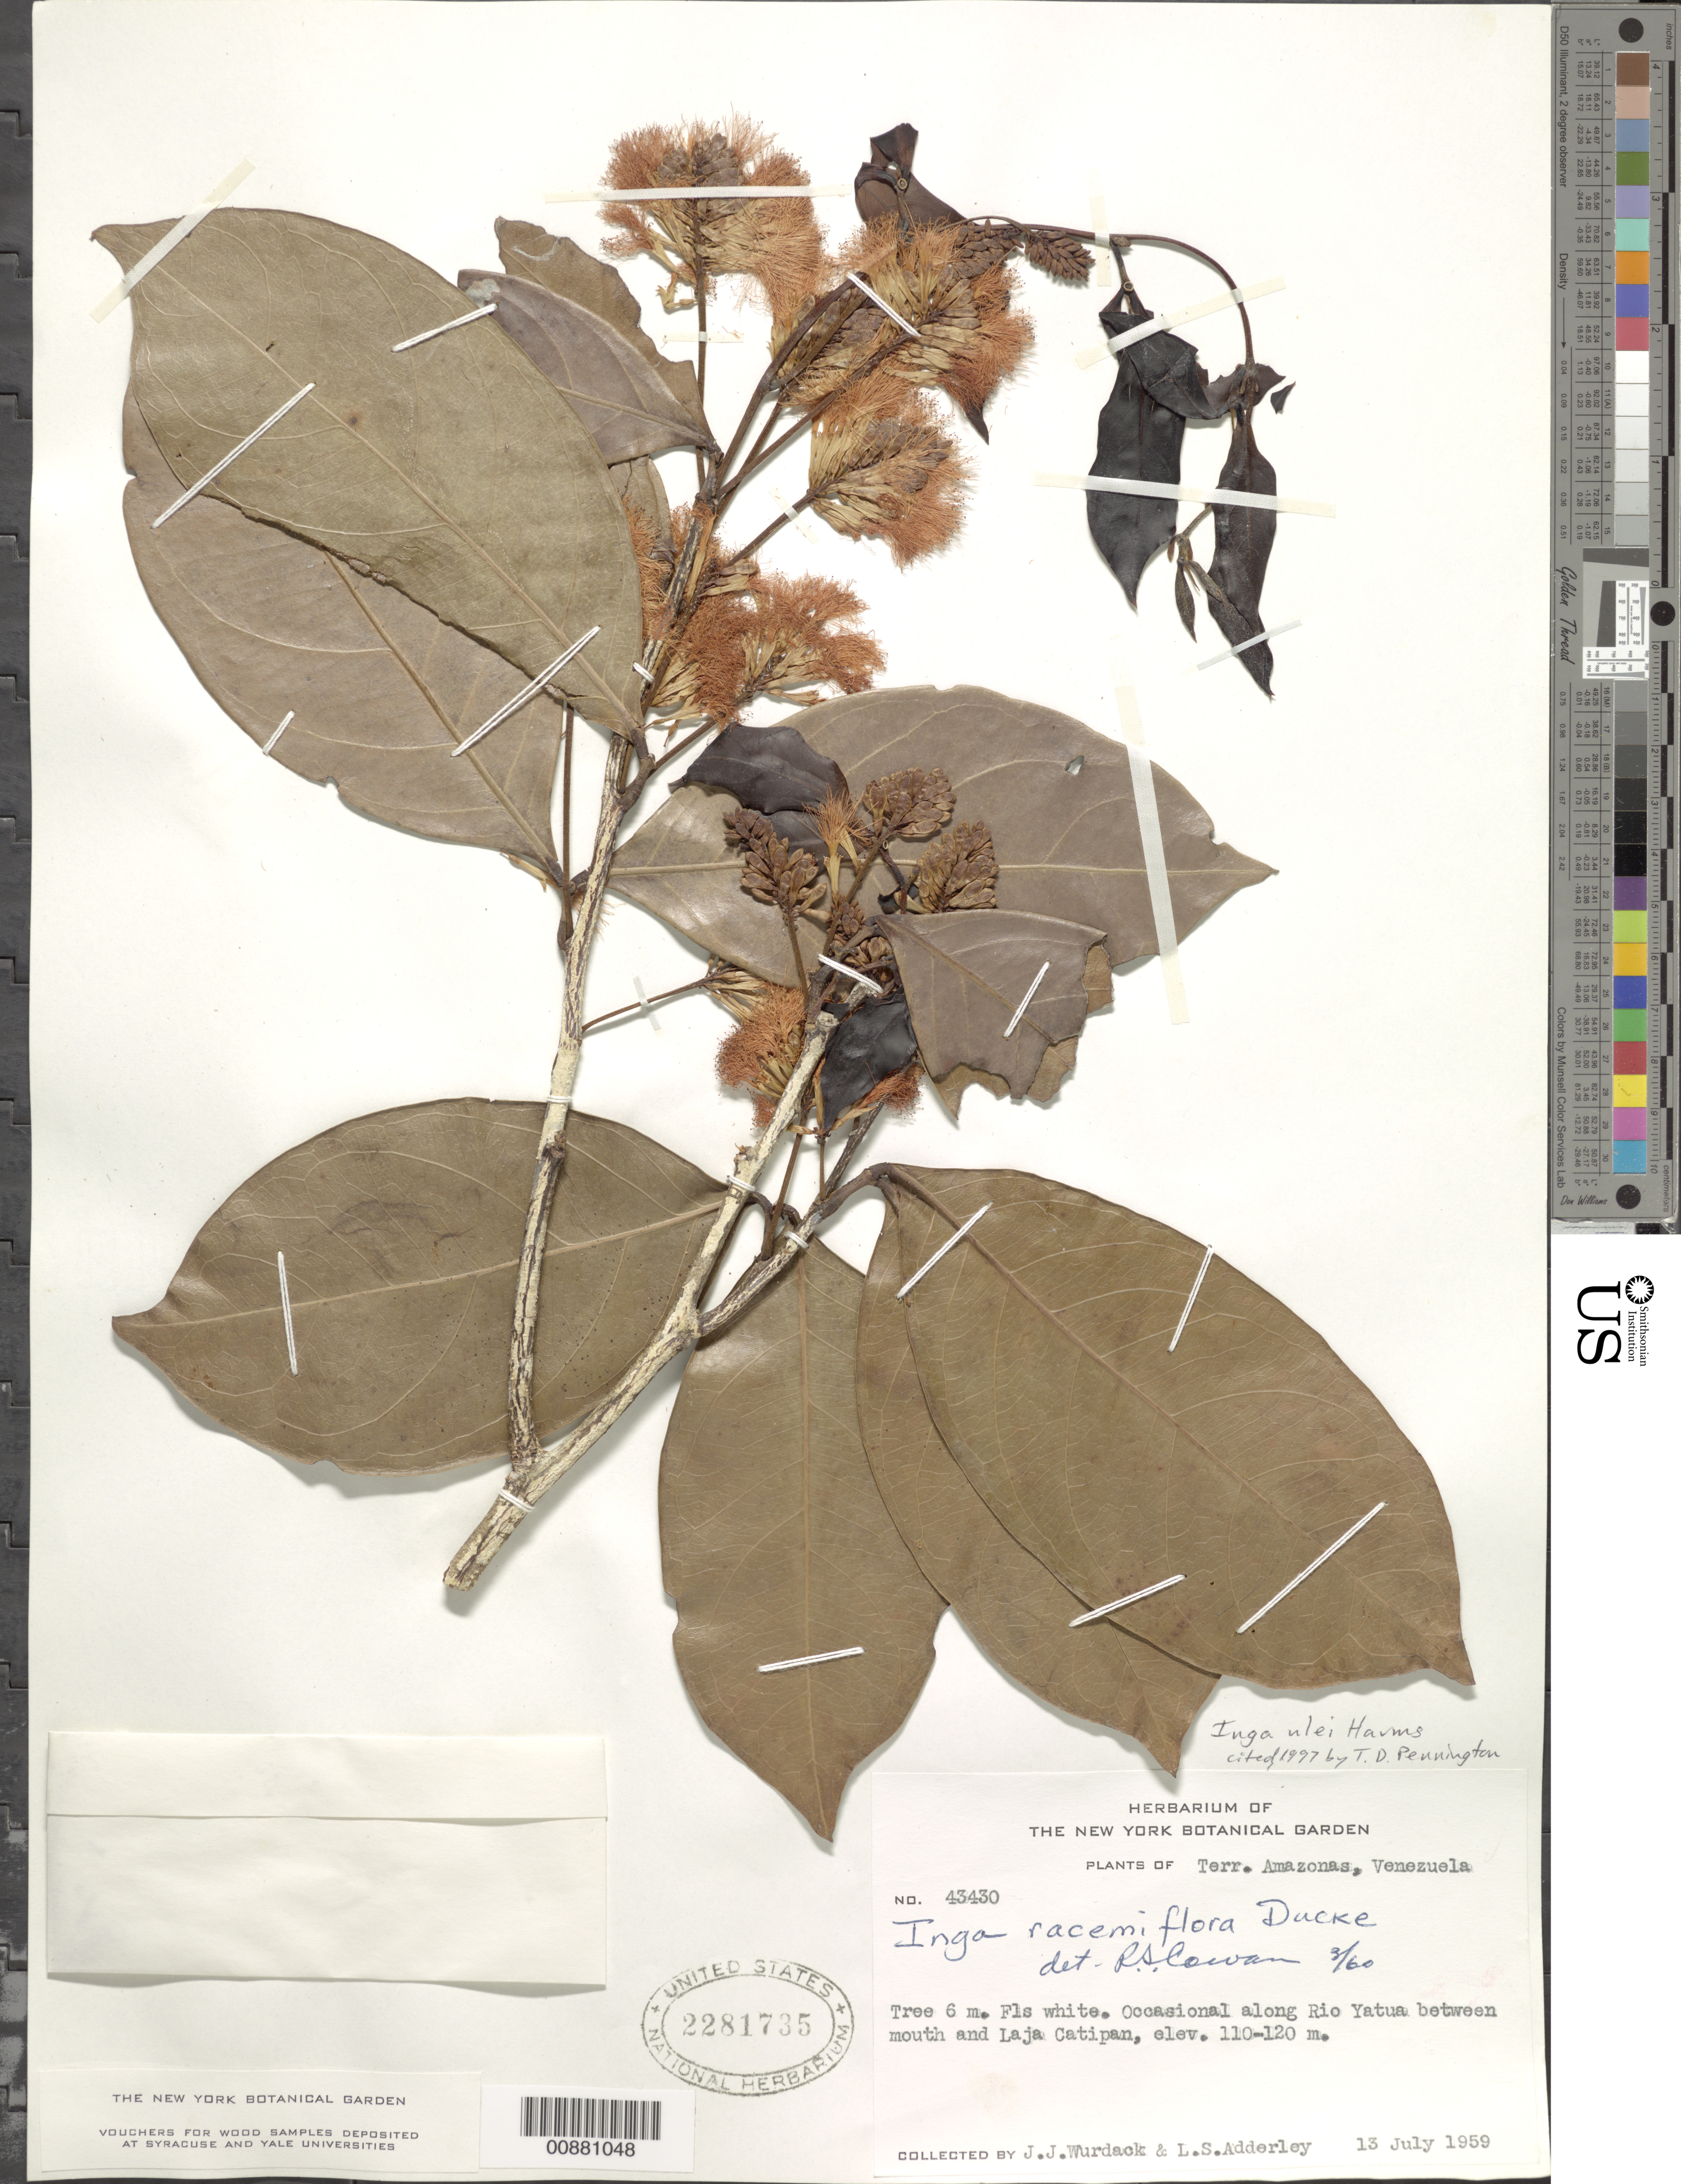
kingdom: Plantae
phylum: Tracheophyta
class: Magnoliopsida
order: Fabales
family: Fabaceae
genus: Inga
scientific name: Inga ulei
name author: Harms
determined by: Pennington, T. D., (K)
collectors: J. J. Wurdack & L. S. Adderley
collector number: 43430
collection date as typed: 13-Jul-59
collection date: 1959-07-13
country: Venezuela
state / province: Amazonas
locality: Río Yatua, between mouth and Laja Catipan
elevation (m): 110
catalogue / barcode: US 2281735